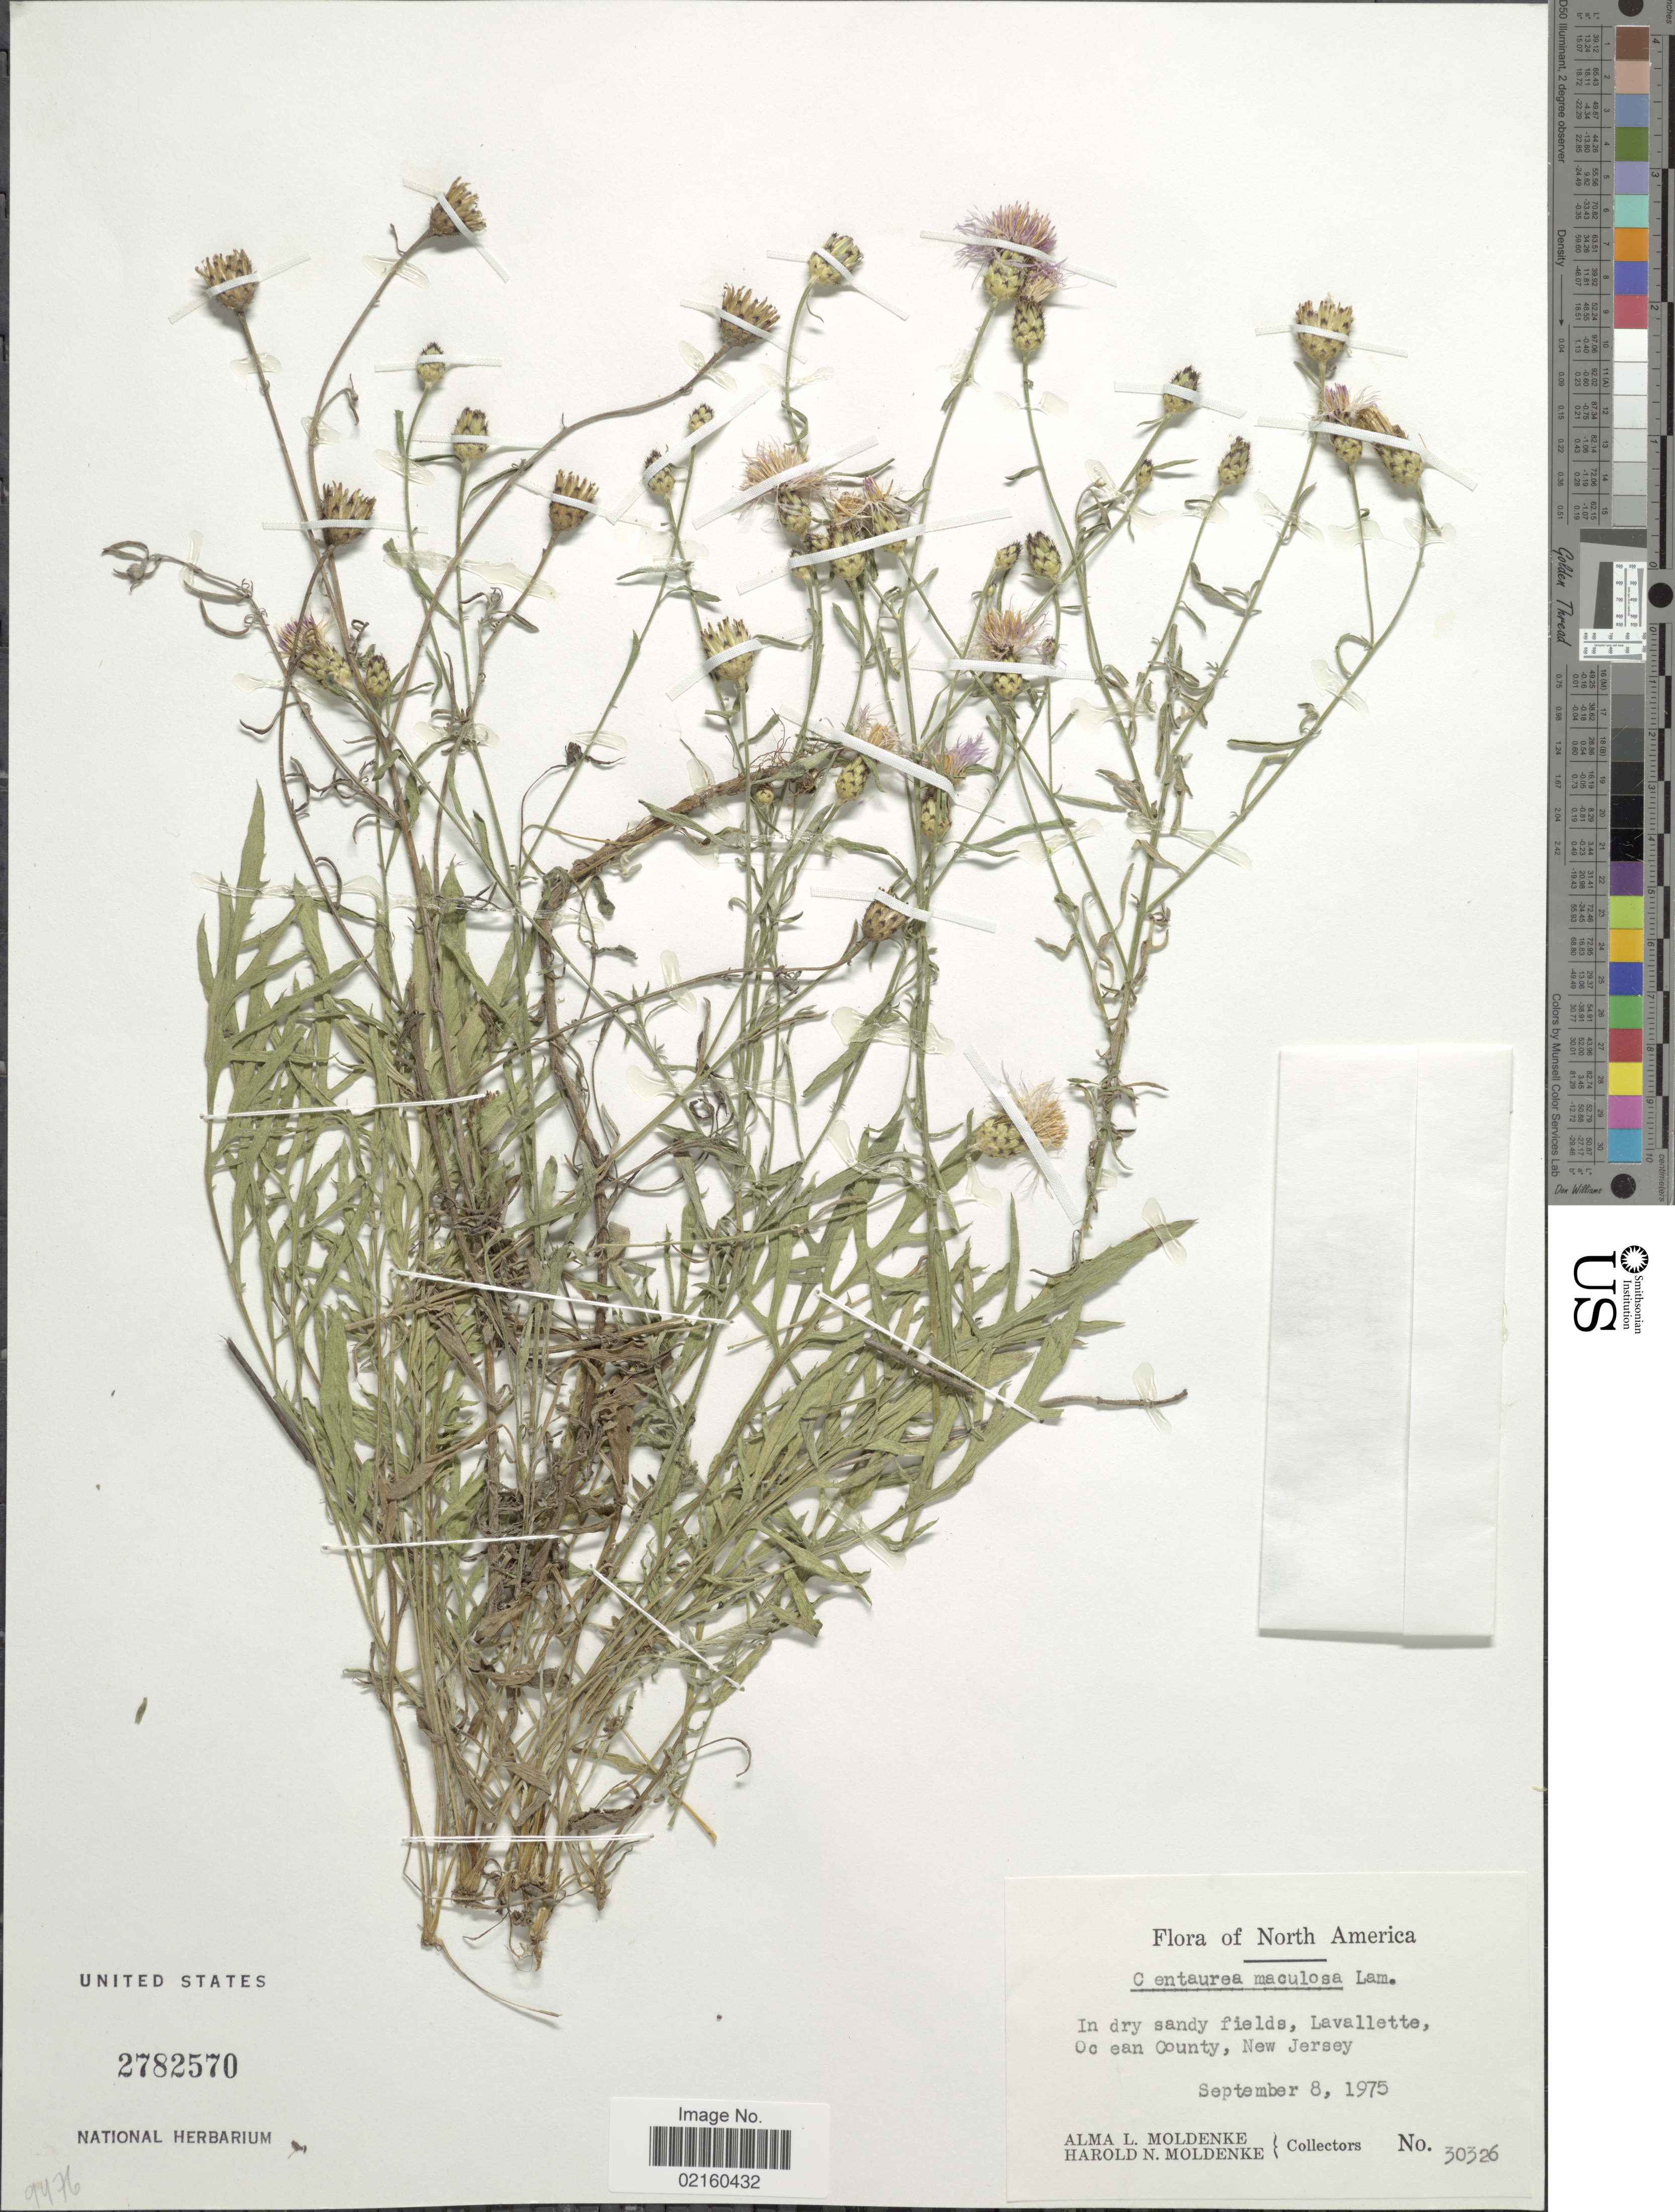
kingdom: Plantae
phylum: Tracheophyta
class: Magnoliopsida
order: Asterales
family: Asteraceae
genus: Centaurea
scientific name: Centaurea stoebe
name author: L.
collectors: A. L. Moldenke & H. N. Moldenke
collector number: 30326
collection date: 1975-09-08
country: United States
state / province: New Jersey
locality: North America, Lavallette, Ocean County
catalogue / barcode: US 2782570